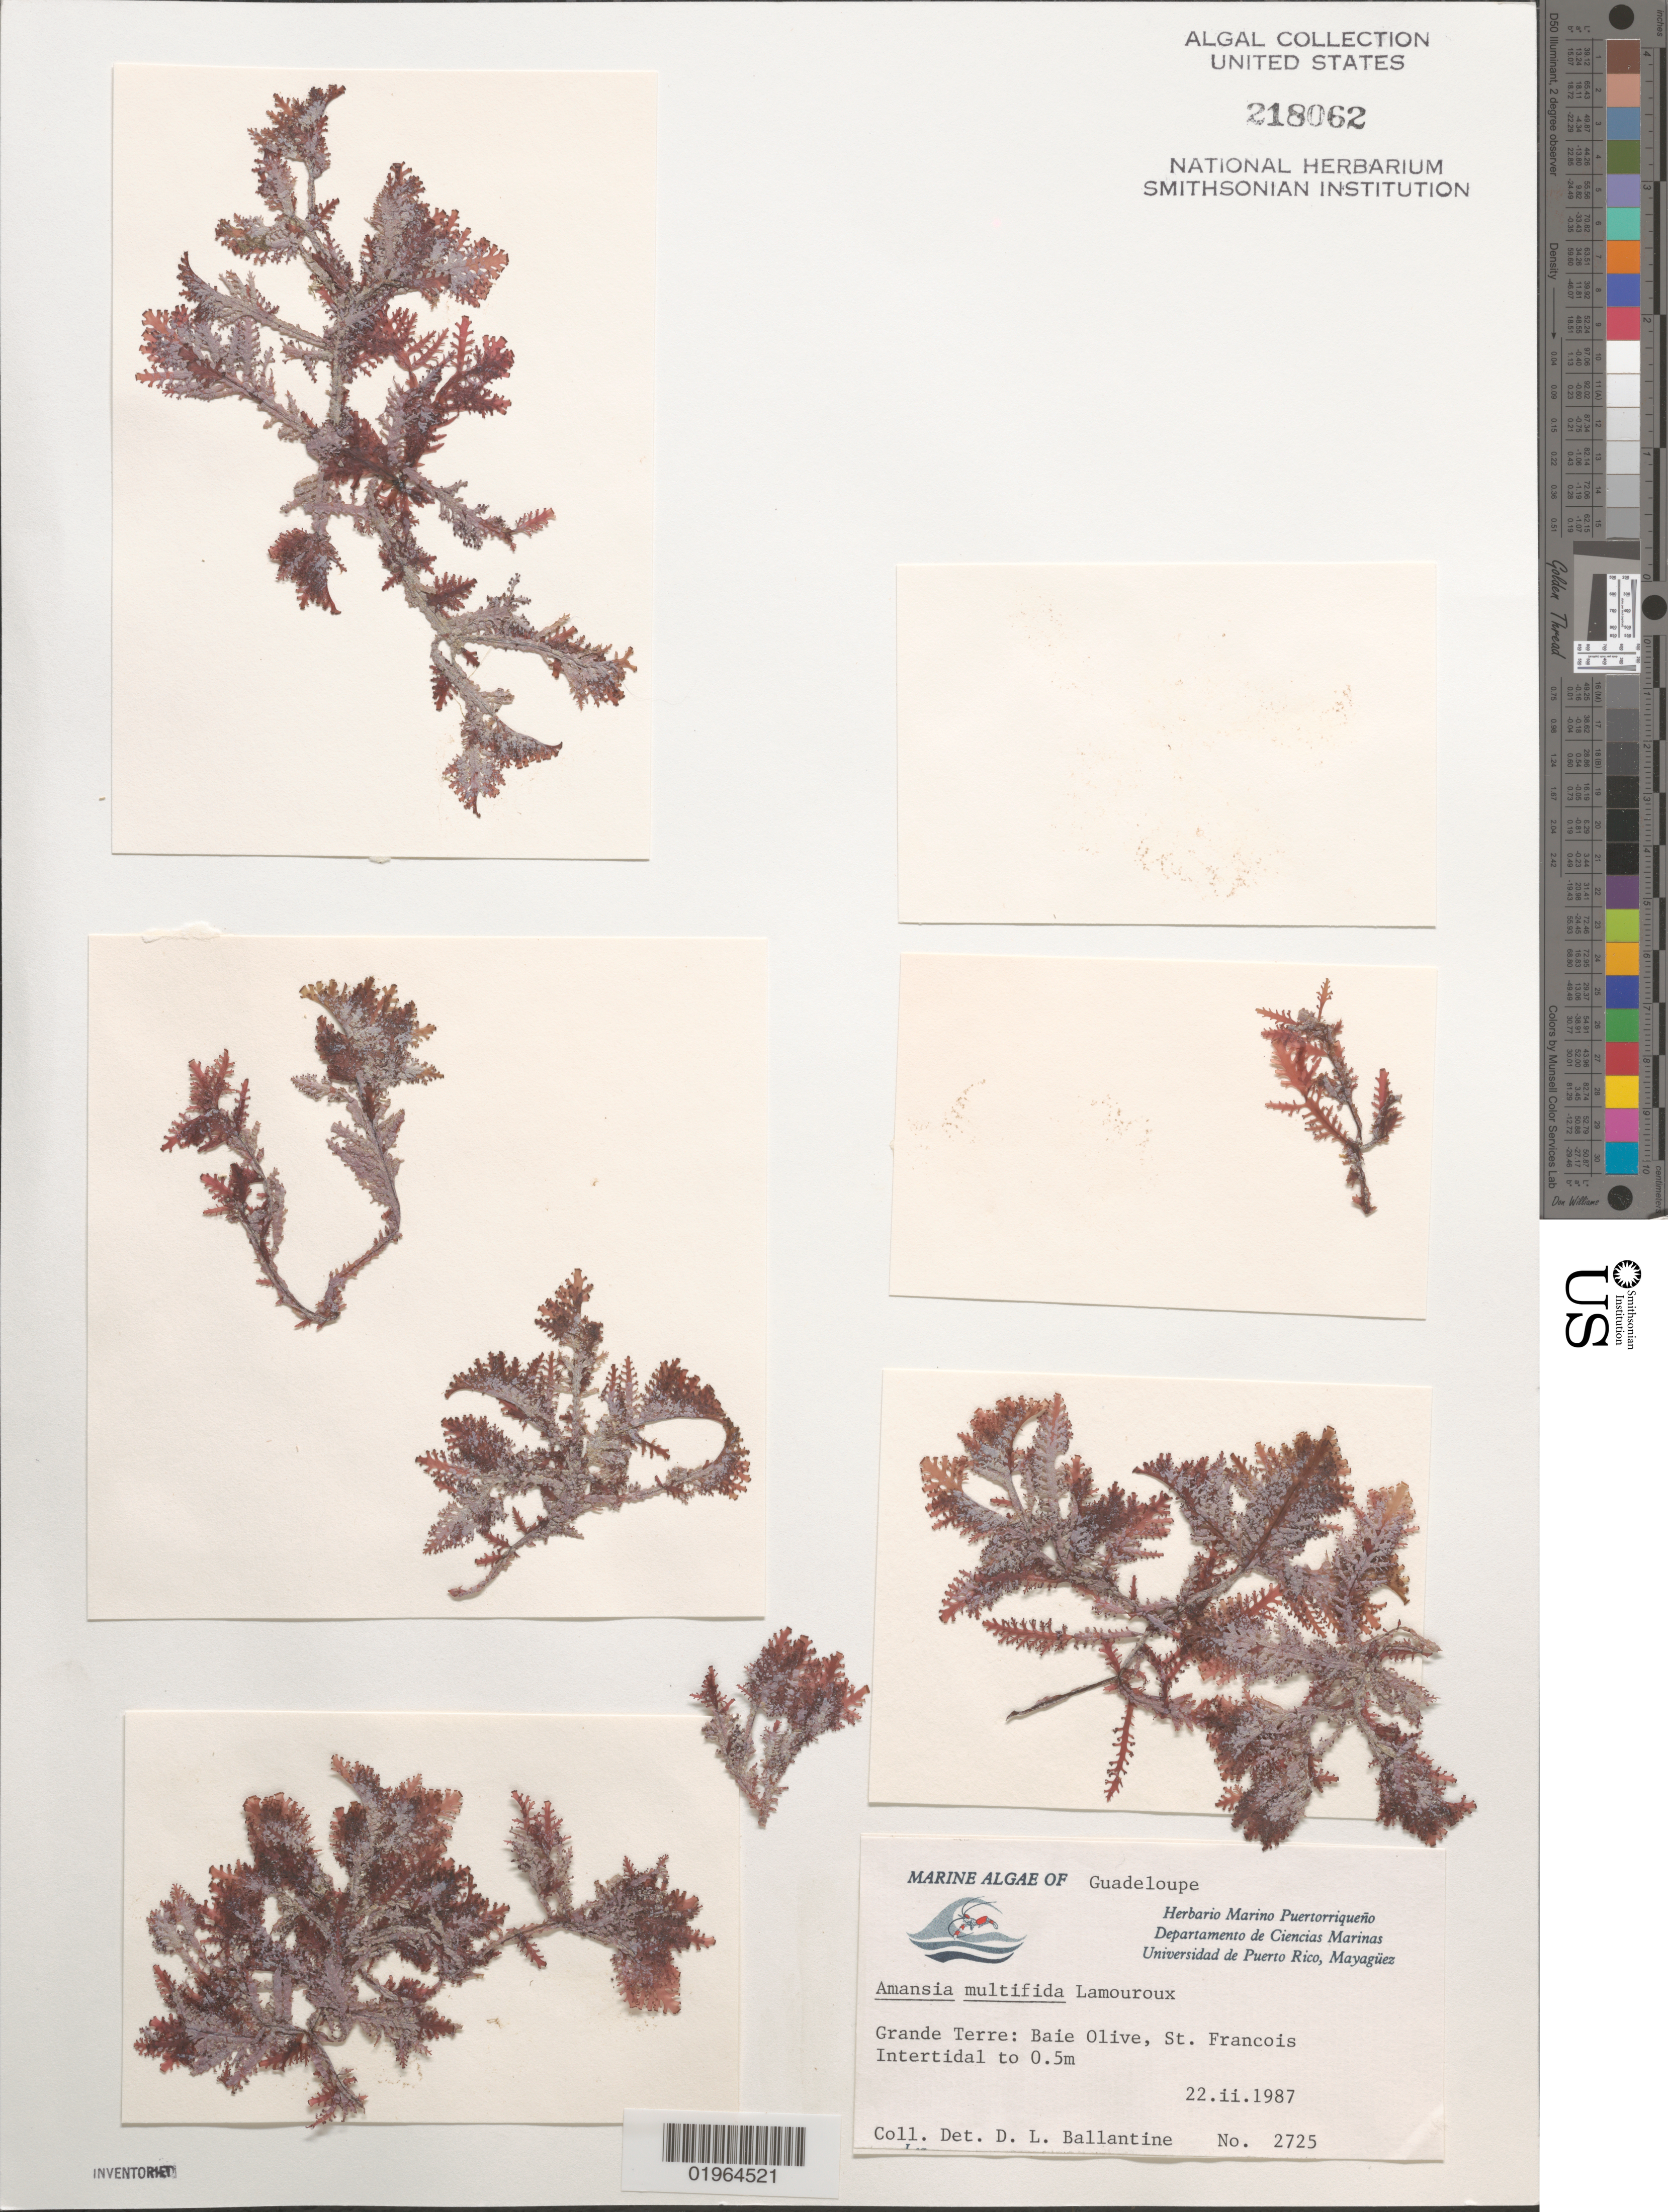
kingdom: Plantae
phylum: Rhodophyta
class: Florideophyceae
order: Ceramiales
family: Rhodomelaceae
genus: Amansia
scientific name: Amansia multifida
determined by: Ballantine, D. L.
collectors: D.L. Ballantine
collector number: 2725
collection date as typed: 22 Feb 1987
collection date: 1987-02-22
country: Guadeloupe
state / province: Grande-Terre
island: Grande Terre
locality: Baie Olive, St. Francois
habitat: Intertidal to 0.5m.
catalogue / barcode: US 218062